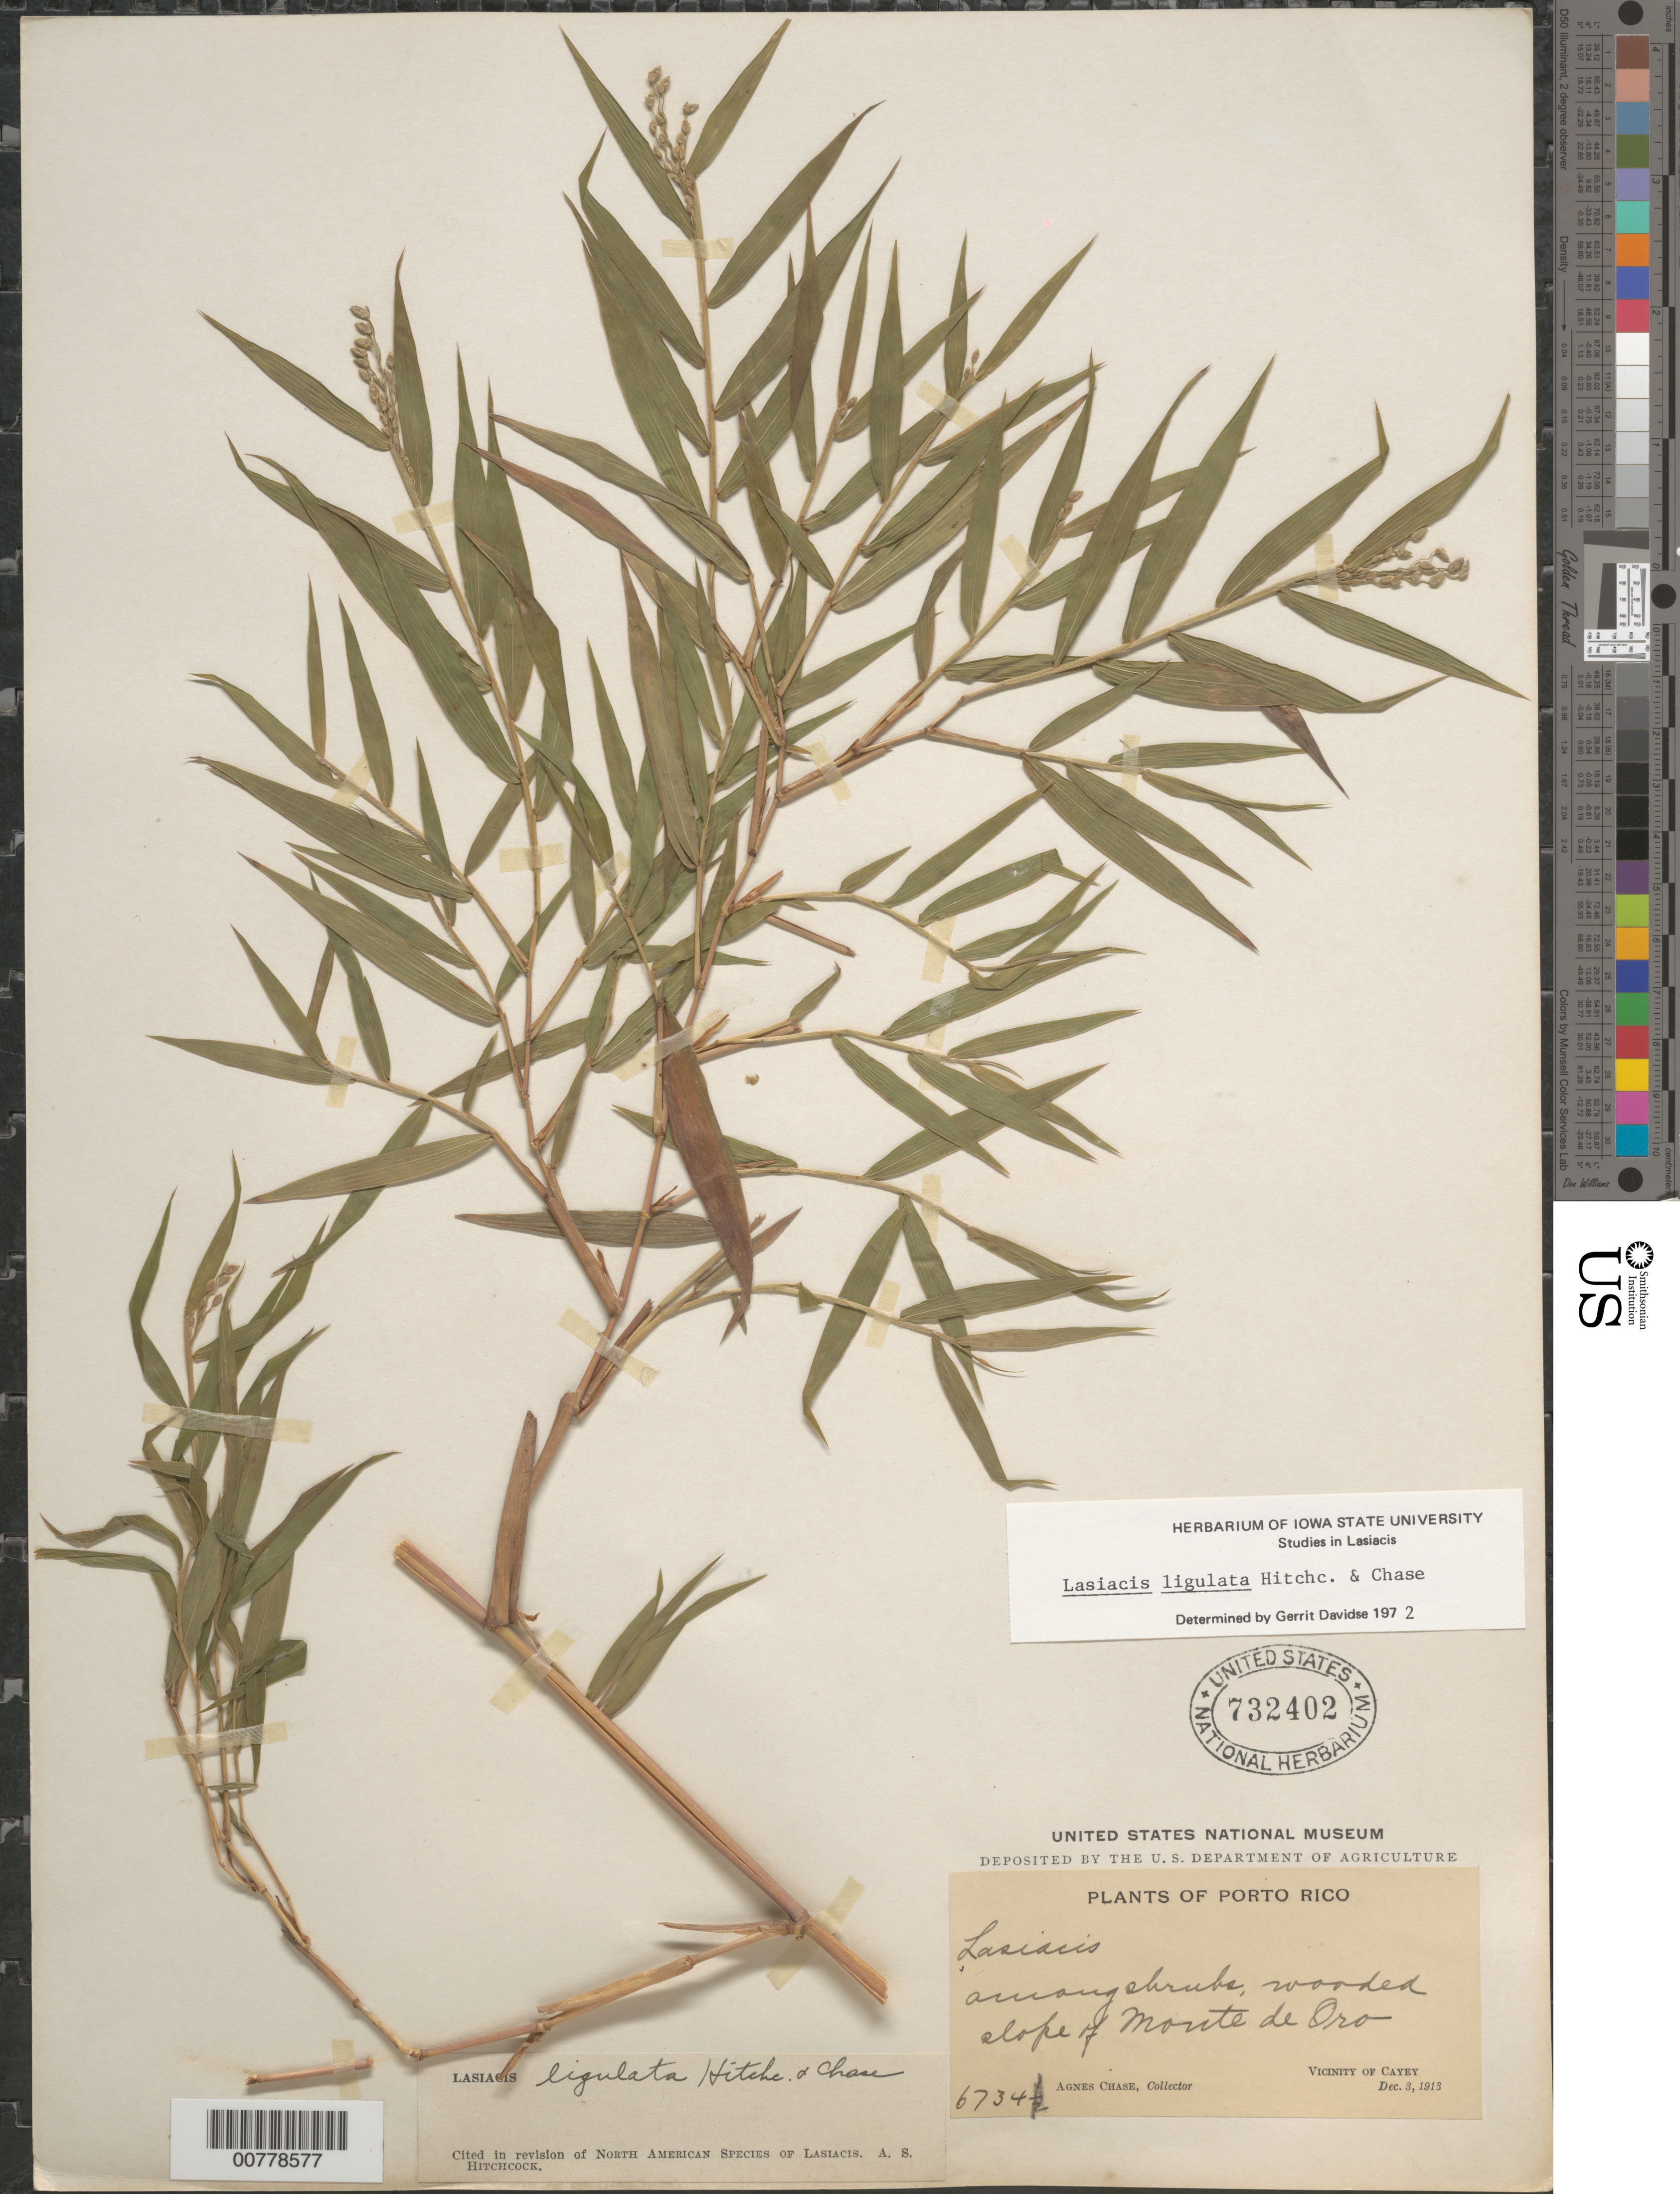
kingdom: Plantae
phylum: Tracheophyta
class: Liliopsida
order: Poales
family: Poaceae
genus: Lasiacis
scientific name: Lasiacis ligulata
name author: Hitchc. & Chase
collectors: A. Chase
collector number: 6734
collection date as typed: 03 Dec 1913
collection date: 1913-12-03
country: Puerto Rico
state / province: Cayey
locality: Monte de Oro, vicinity of Cayey. Wooded slope.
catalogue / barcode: US 732402